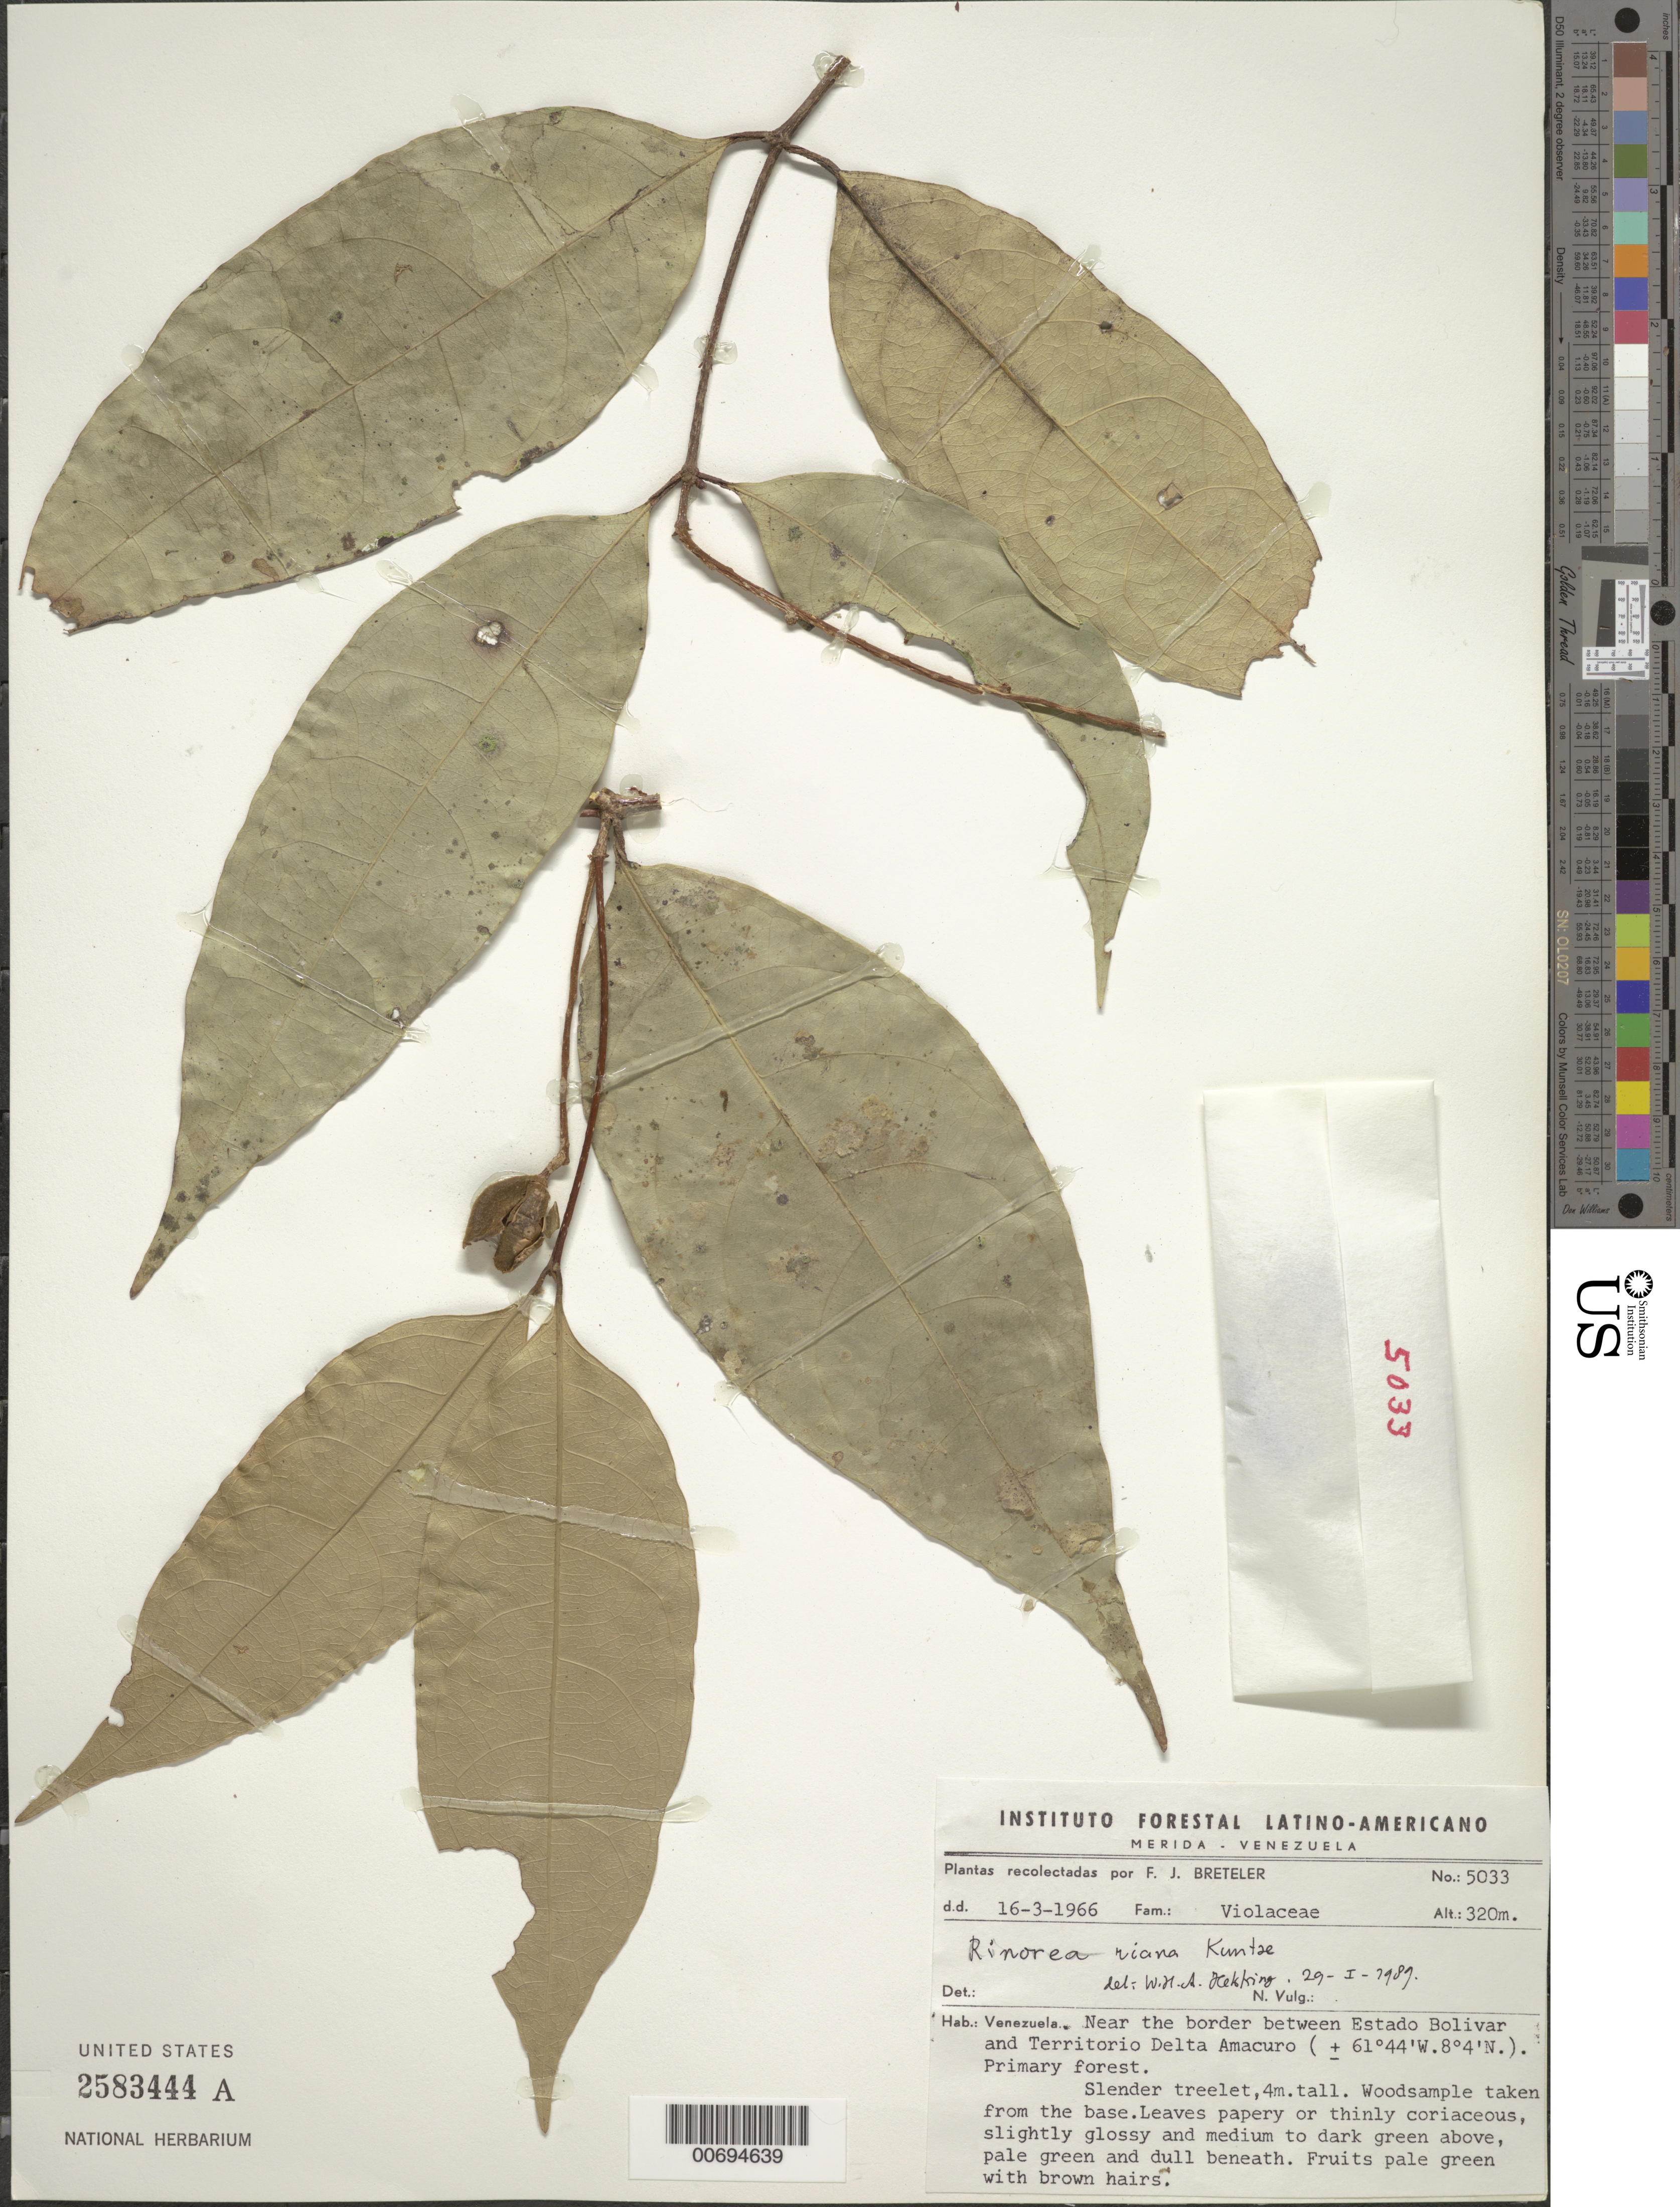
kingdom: Plantae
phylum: Tracheophyta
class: Magnoliopsida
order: Malpighiales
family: Violaceae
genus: Rinorea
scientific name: Rinorea riana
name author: Kuntze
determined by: Hekking, W. H. A.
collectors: F. J. Breteler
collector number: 5033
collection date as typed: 16-Mar-66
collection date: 1966-03-16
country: Venezuela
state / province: Bolívar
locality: Río Grande o Toro, near border between Estado Bolívar and Territorío Delta Amacuro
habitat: Primary forest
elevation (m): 320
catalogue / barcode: US 2583444A